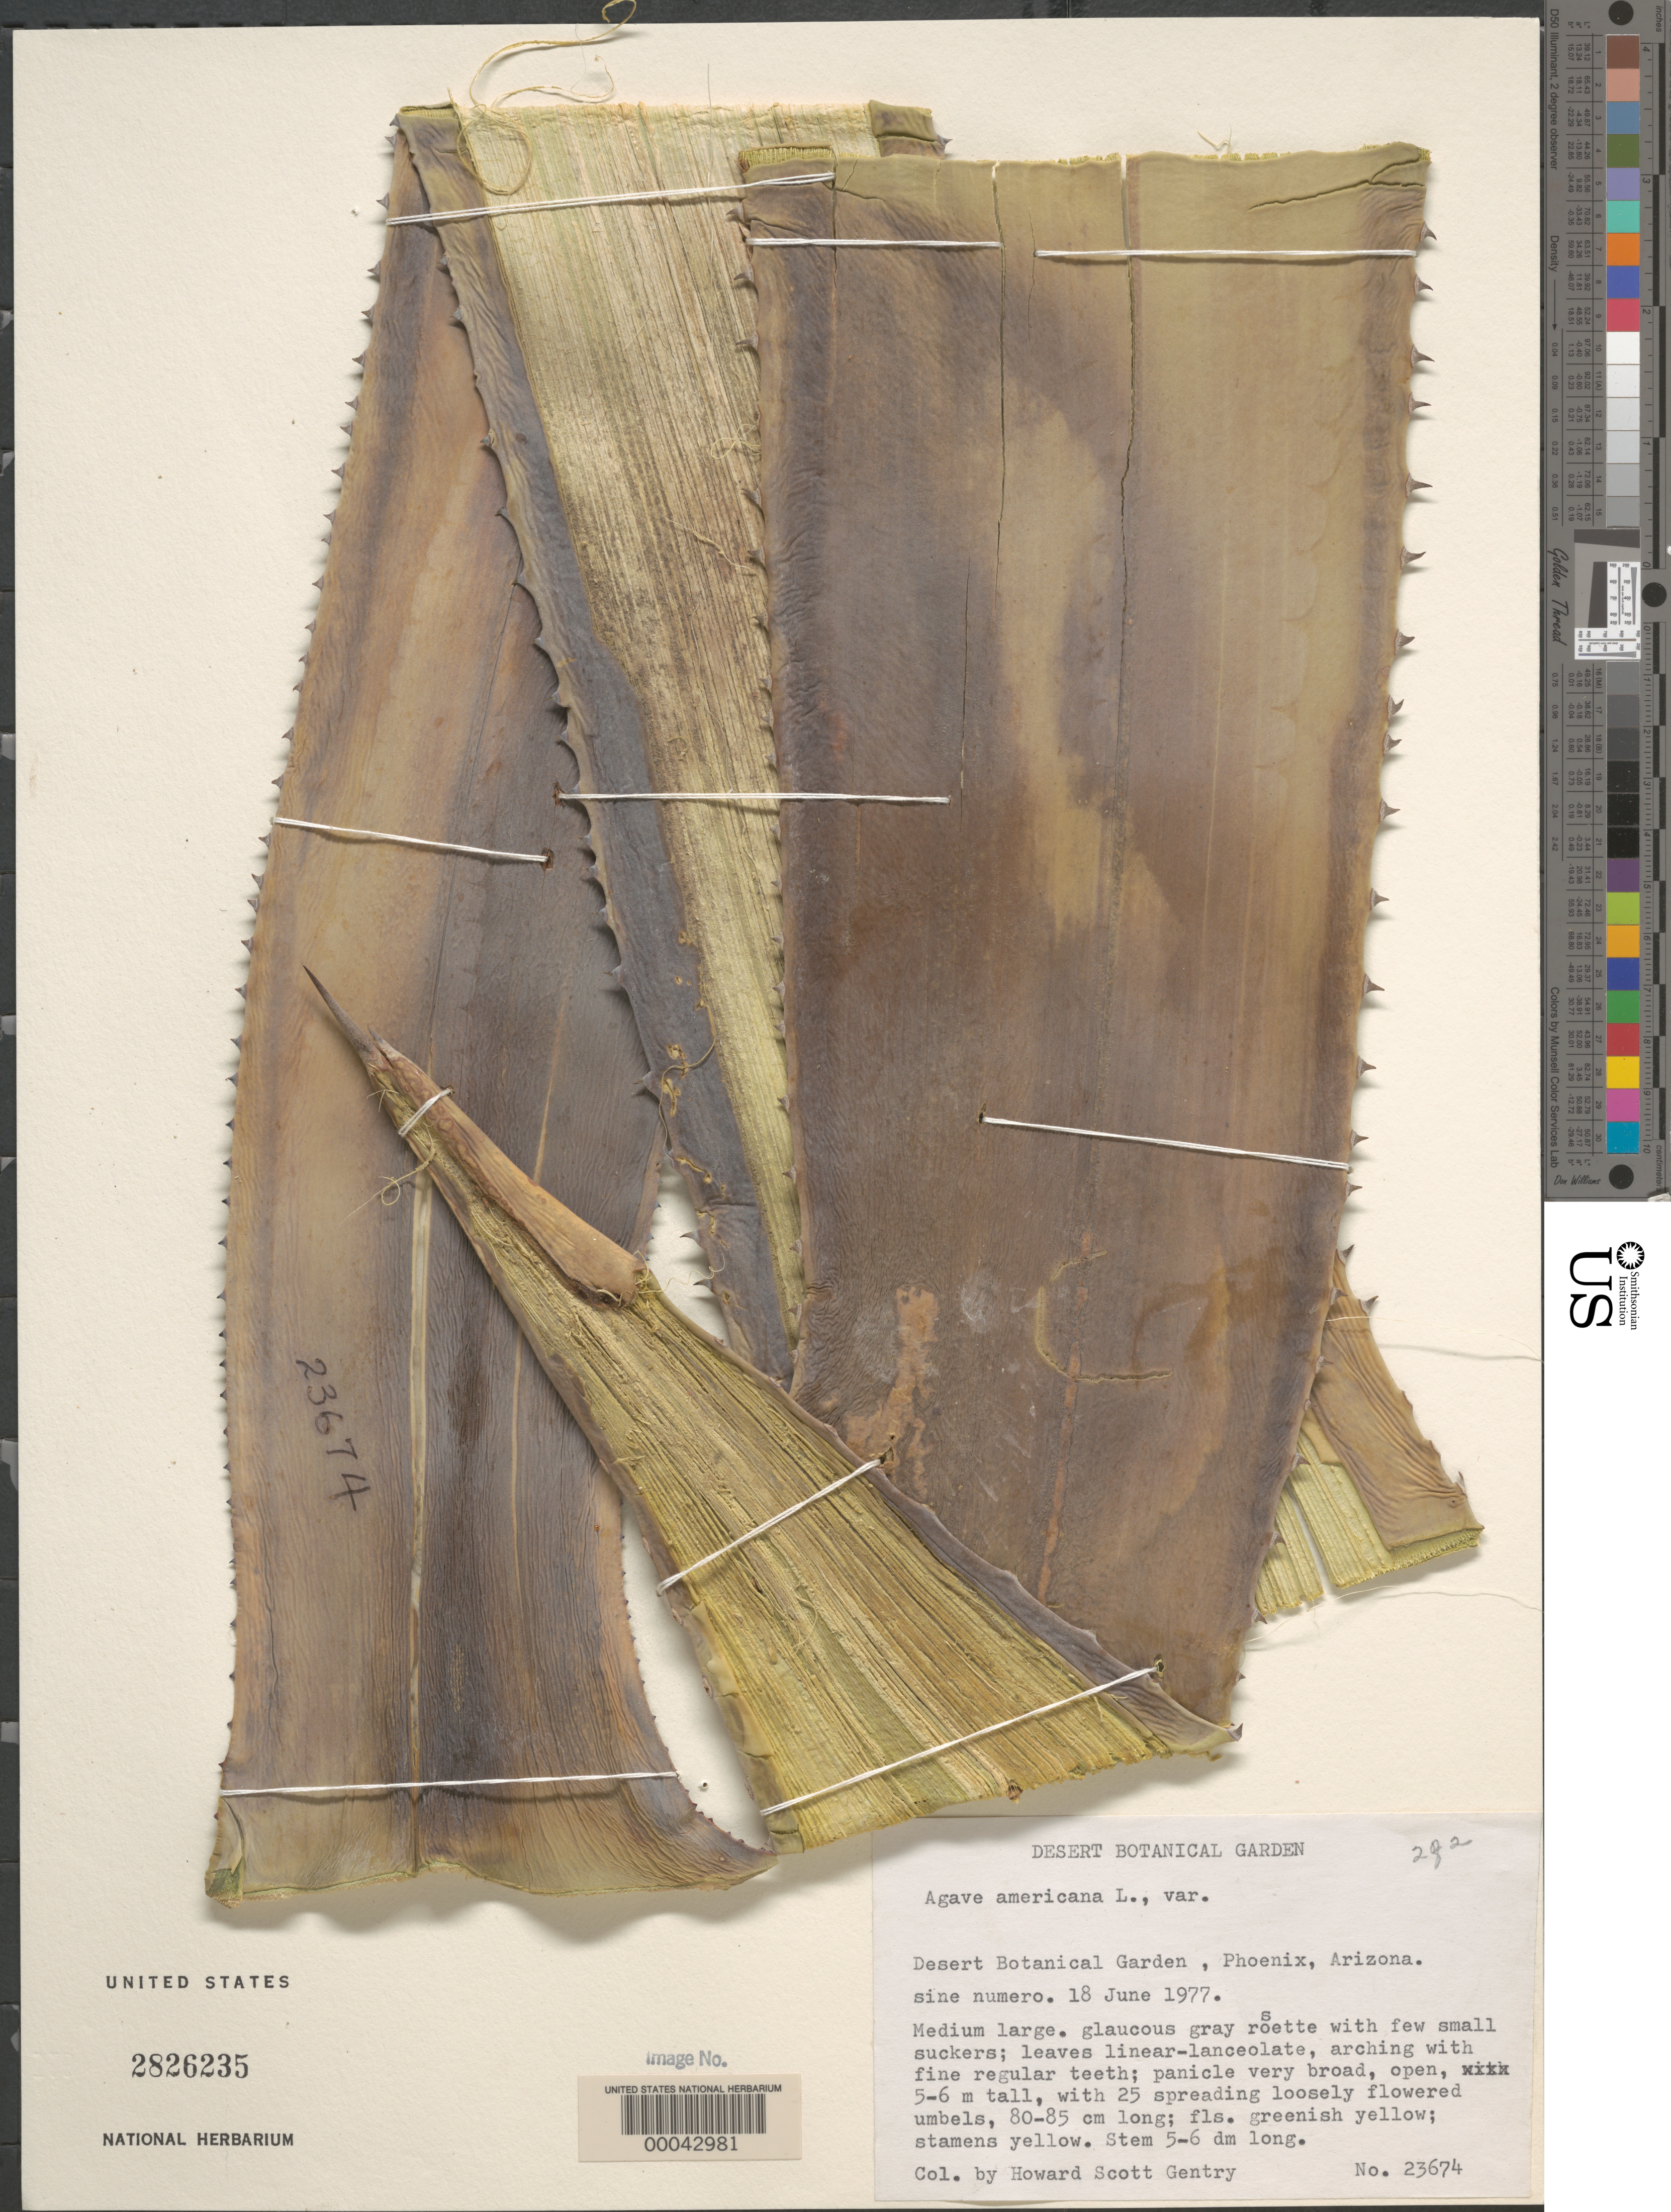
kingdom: Plantae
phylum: Tracheophyta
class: Liliopsida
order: Asparagales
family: Asparagaceae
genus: Agave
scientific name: Agave americana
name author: L.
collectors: H. S. Gentry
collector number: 23674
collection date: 1977-06-18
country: United States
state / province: Arizona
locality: Desert Botanical Garden, Phoenix.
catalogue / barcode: US 2826235